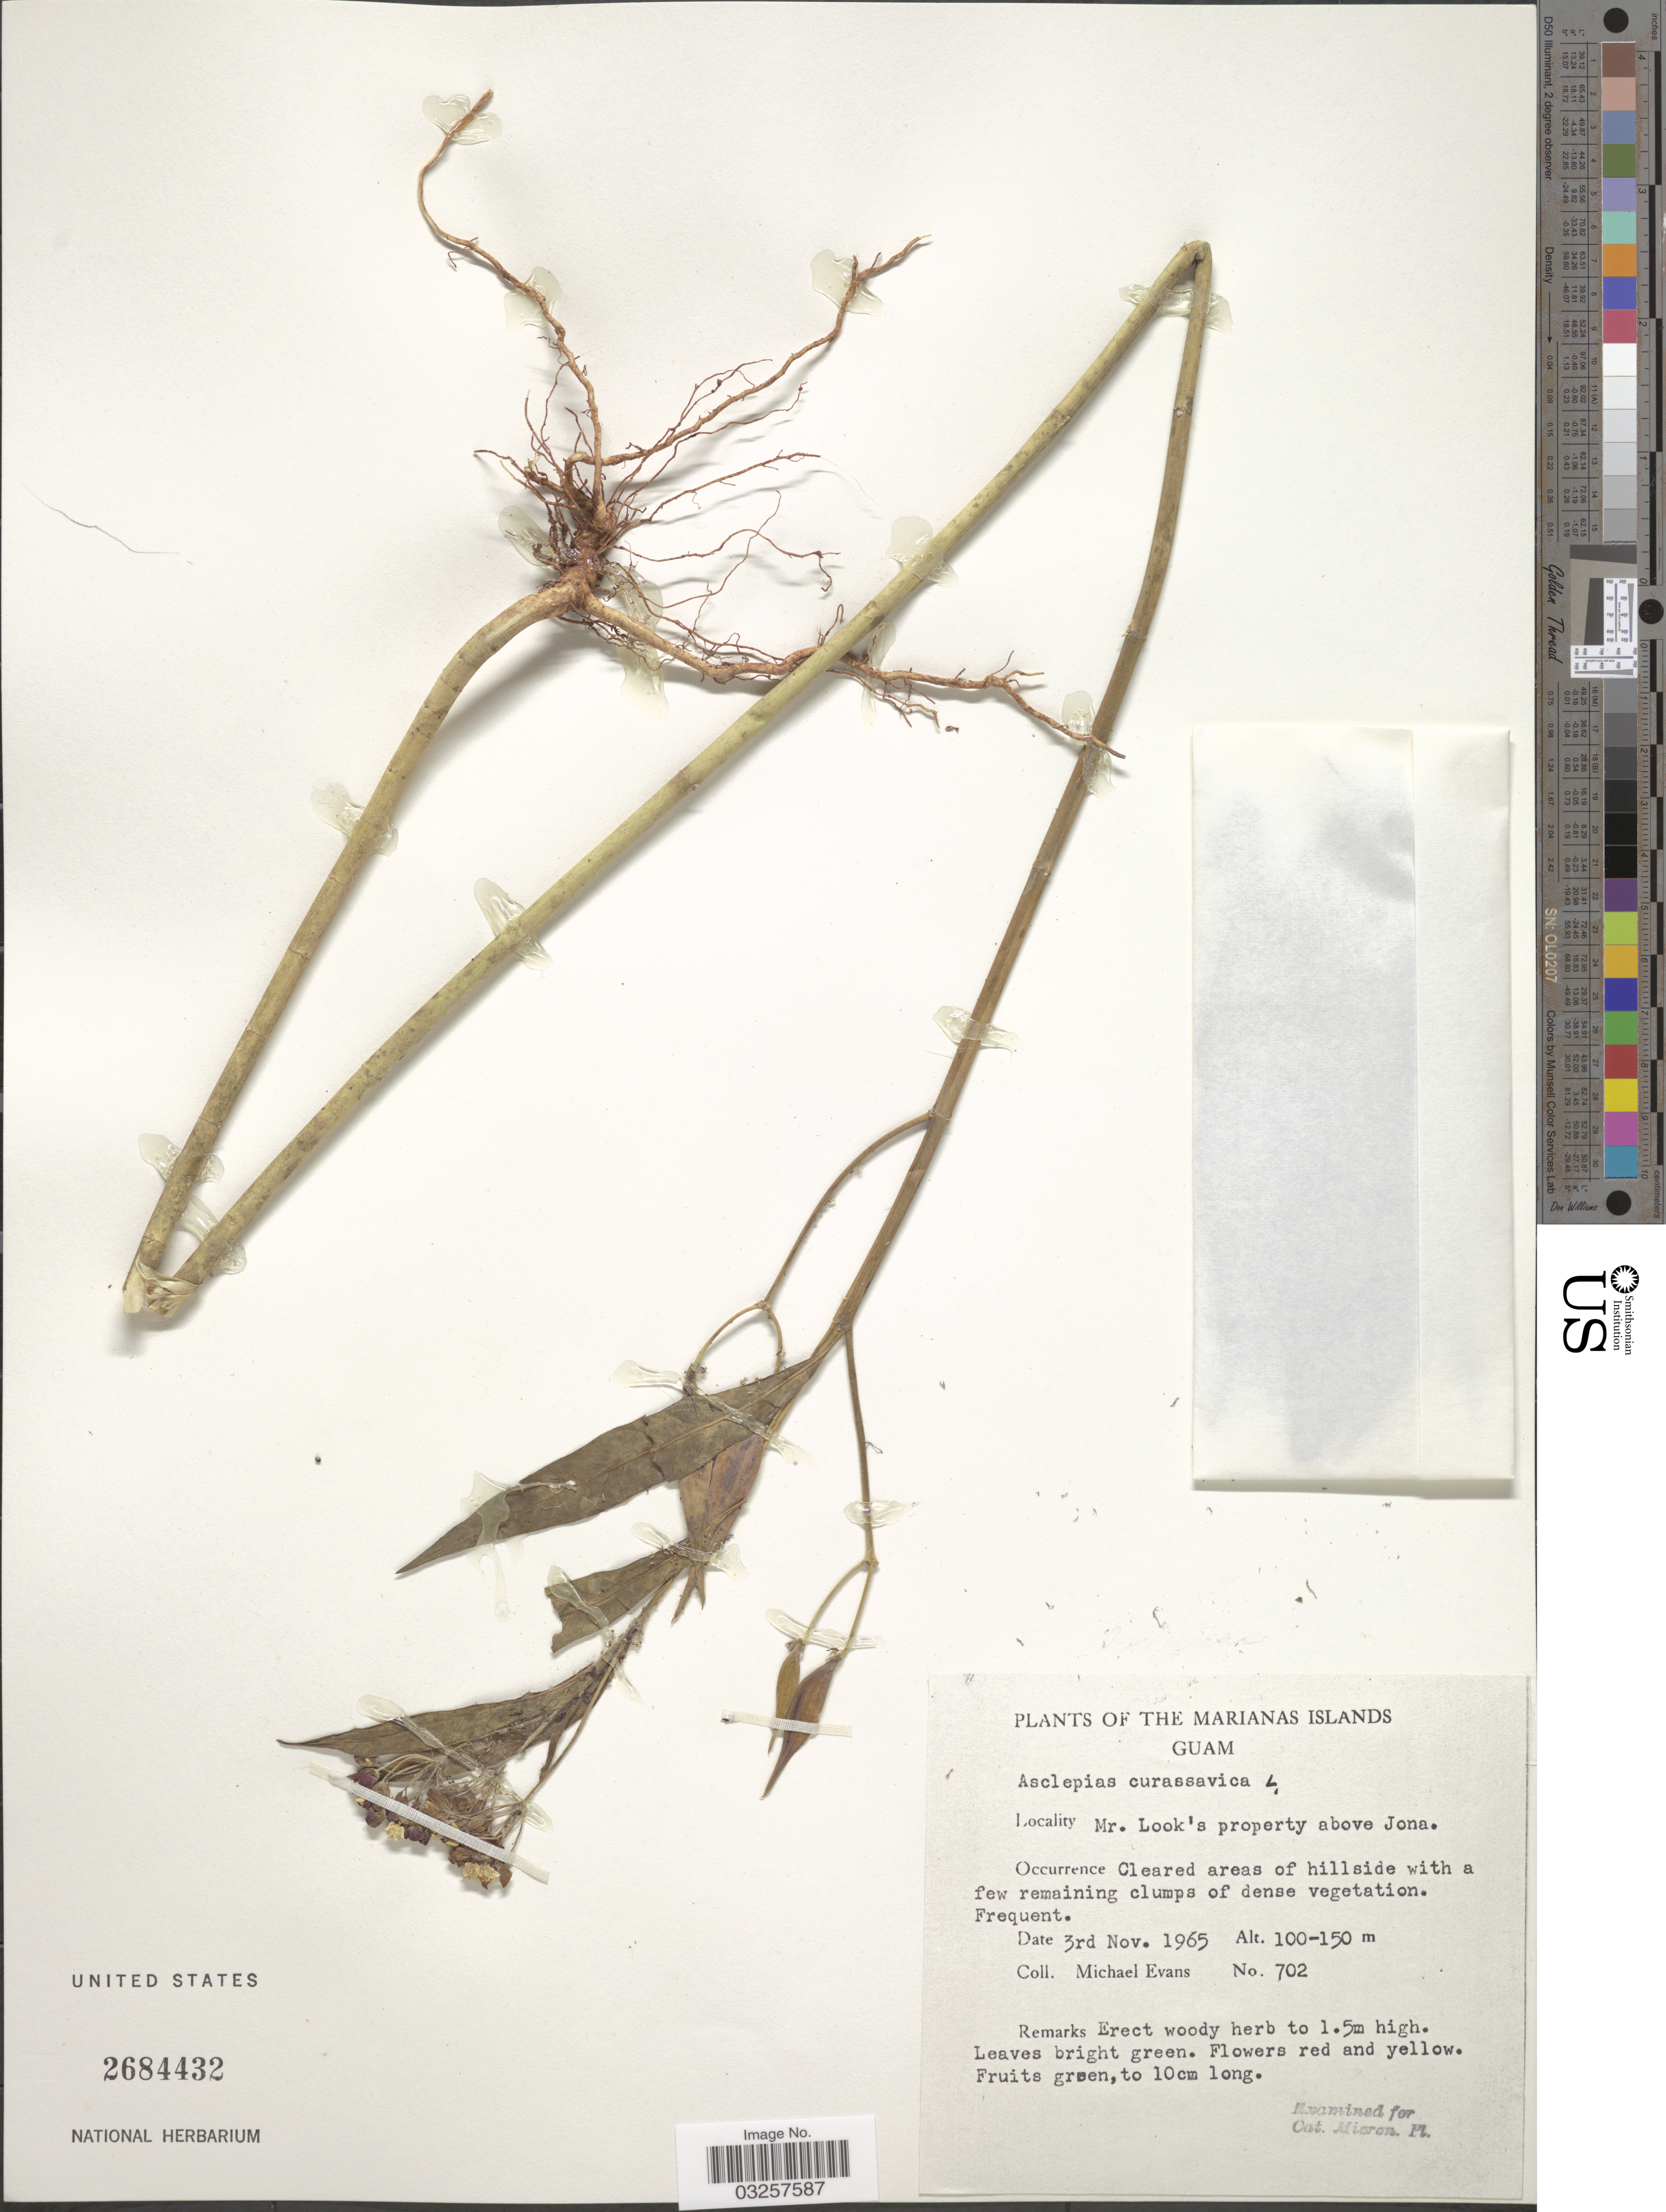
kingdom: Plantae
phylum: Tracheophyta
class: Magnoliopsida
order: Gentianales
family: Apocynaceae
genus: Asclepias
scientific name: Asclepias curassavica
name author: L.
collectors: M. Evans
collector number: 702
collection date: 1965-11-03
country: Guam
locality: Marianas Islands. Mr. Look's property above Jona.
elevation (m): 100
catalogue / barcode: US 2684432